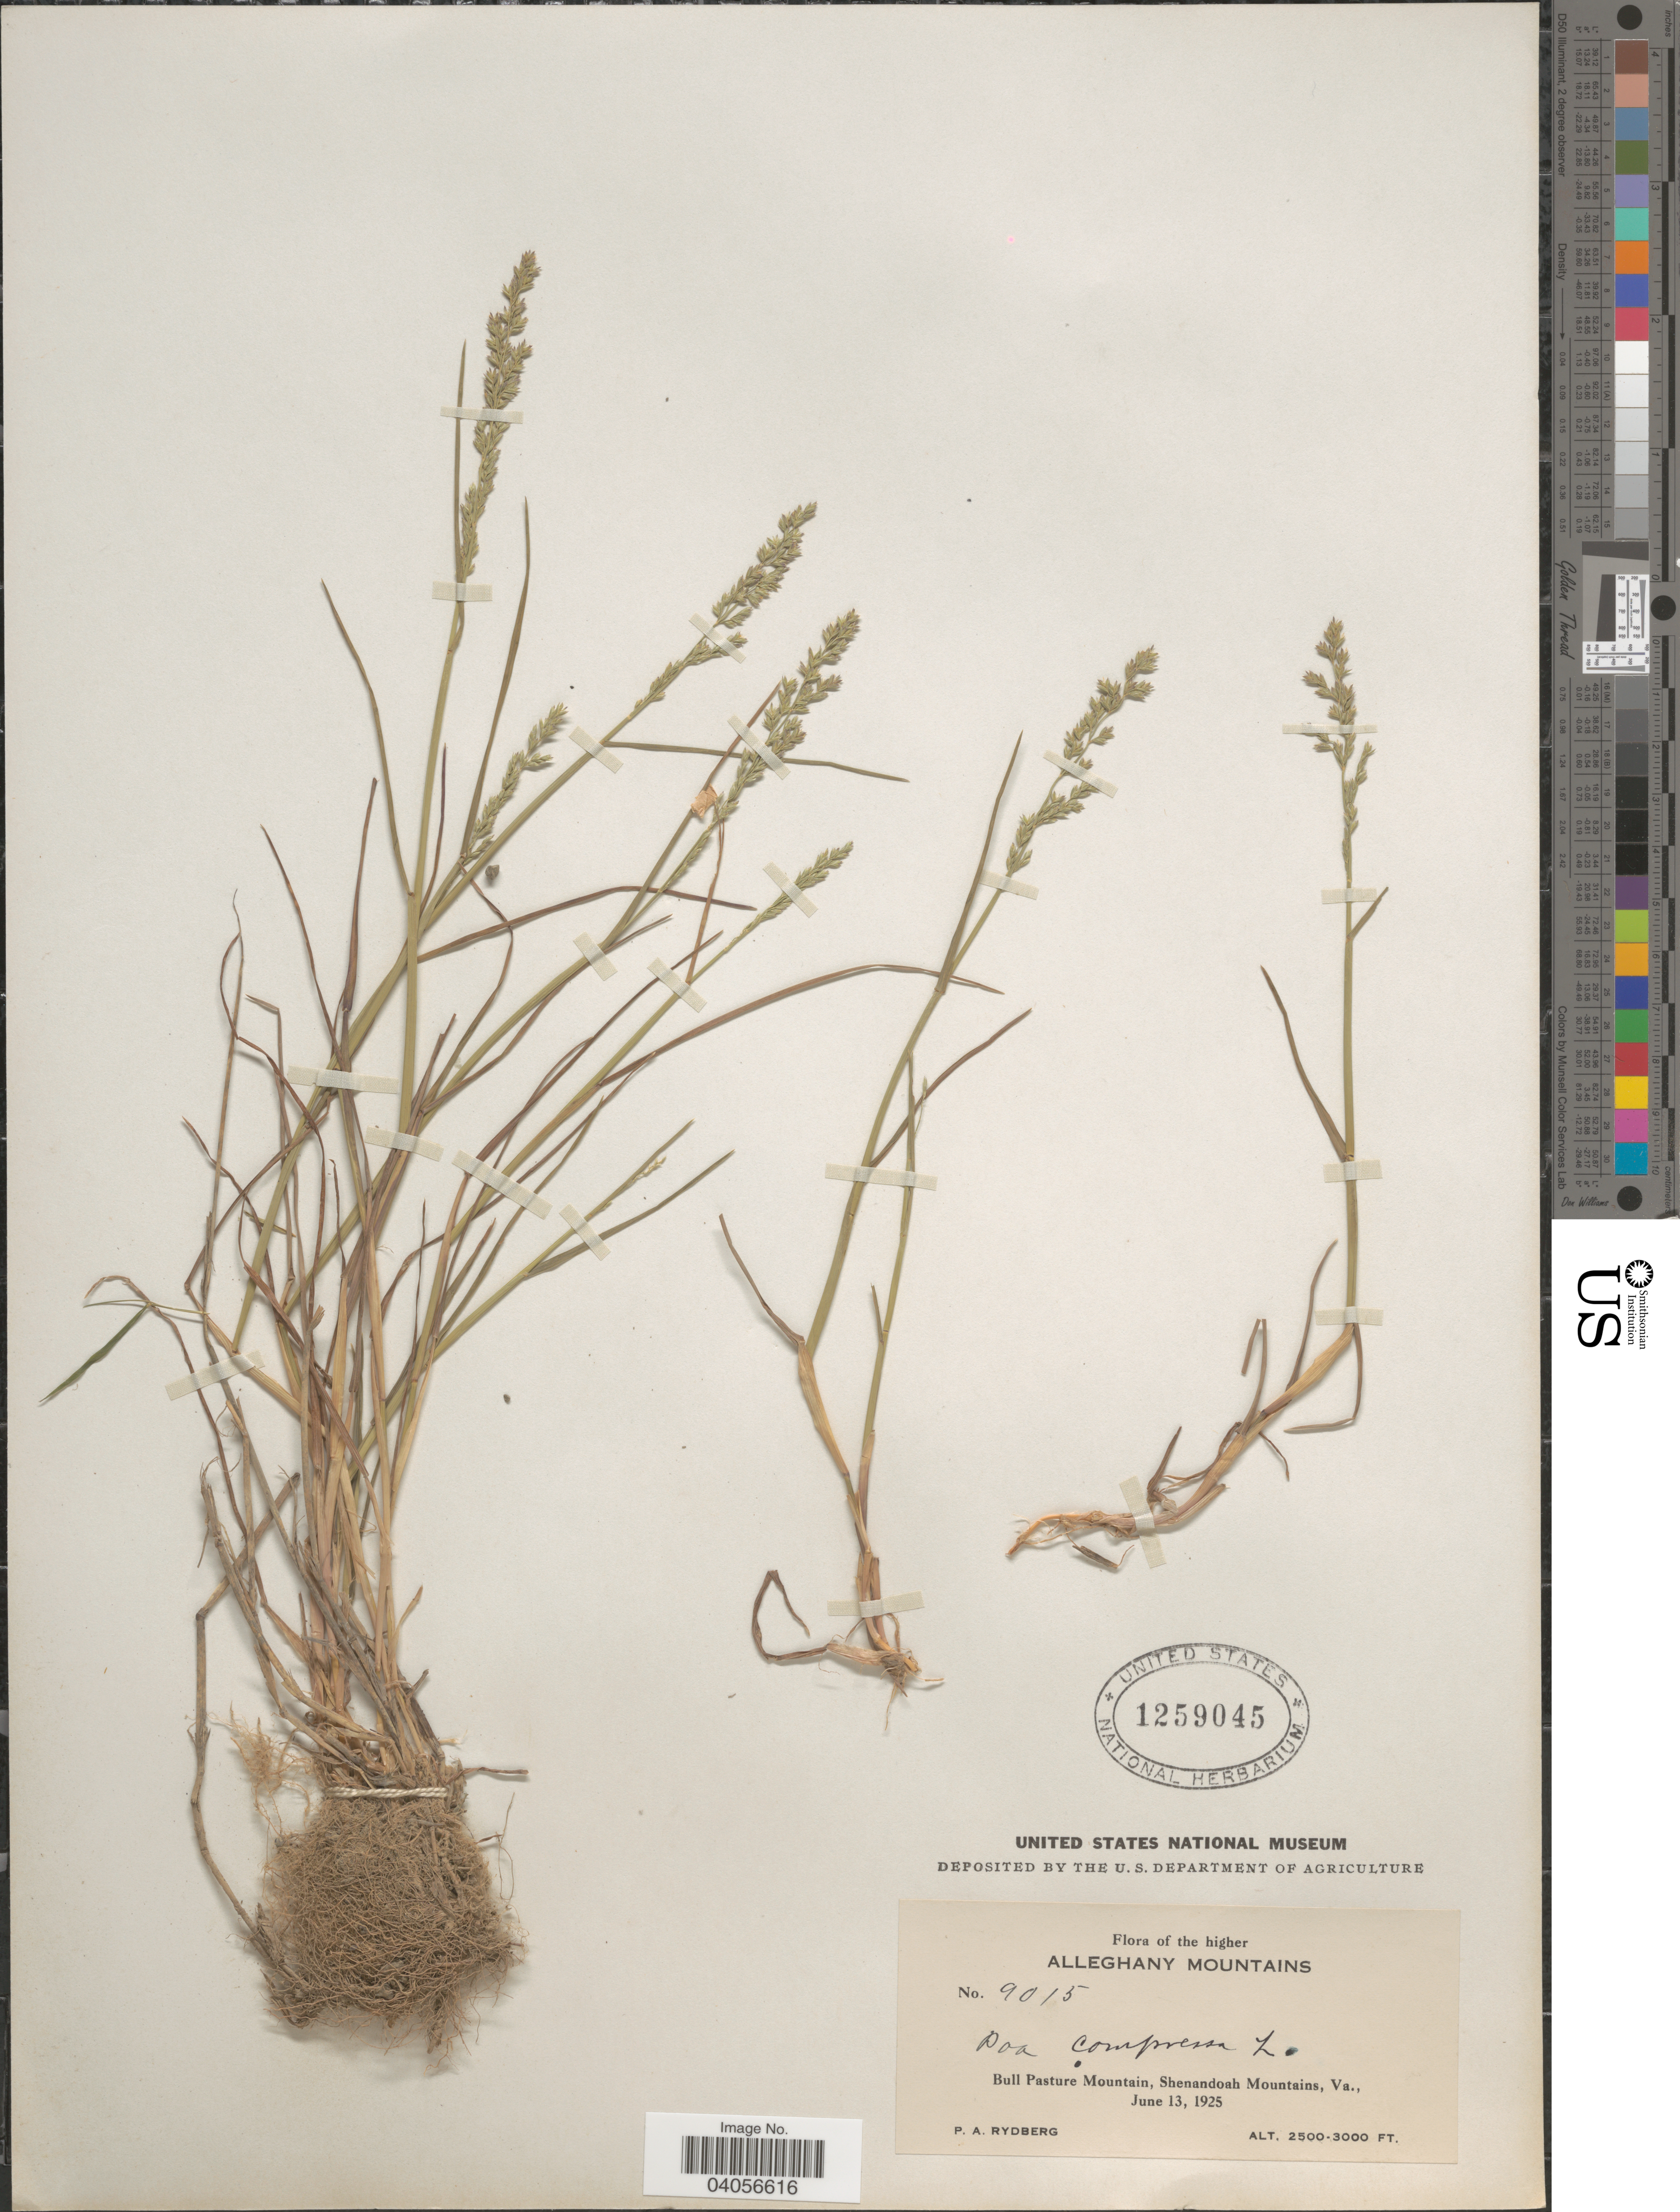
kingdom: Plantae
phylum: Tracheophyta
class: Liliopsida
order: Poales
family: Poaceae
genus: Poa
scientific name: Poa compressa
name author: L.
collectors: P. A. Rydberg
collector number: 9015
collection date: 1925-06-13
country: United States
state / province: Virginia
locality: The higher Alleghany Mountains. Bull Pasture Mountain, Shenadoah Mountains.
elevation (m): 762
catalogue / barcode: US 1259045